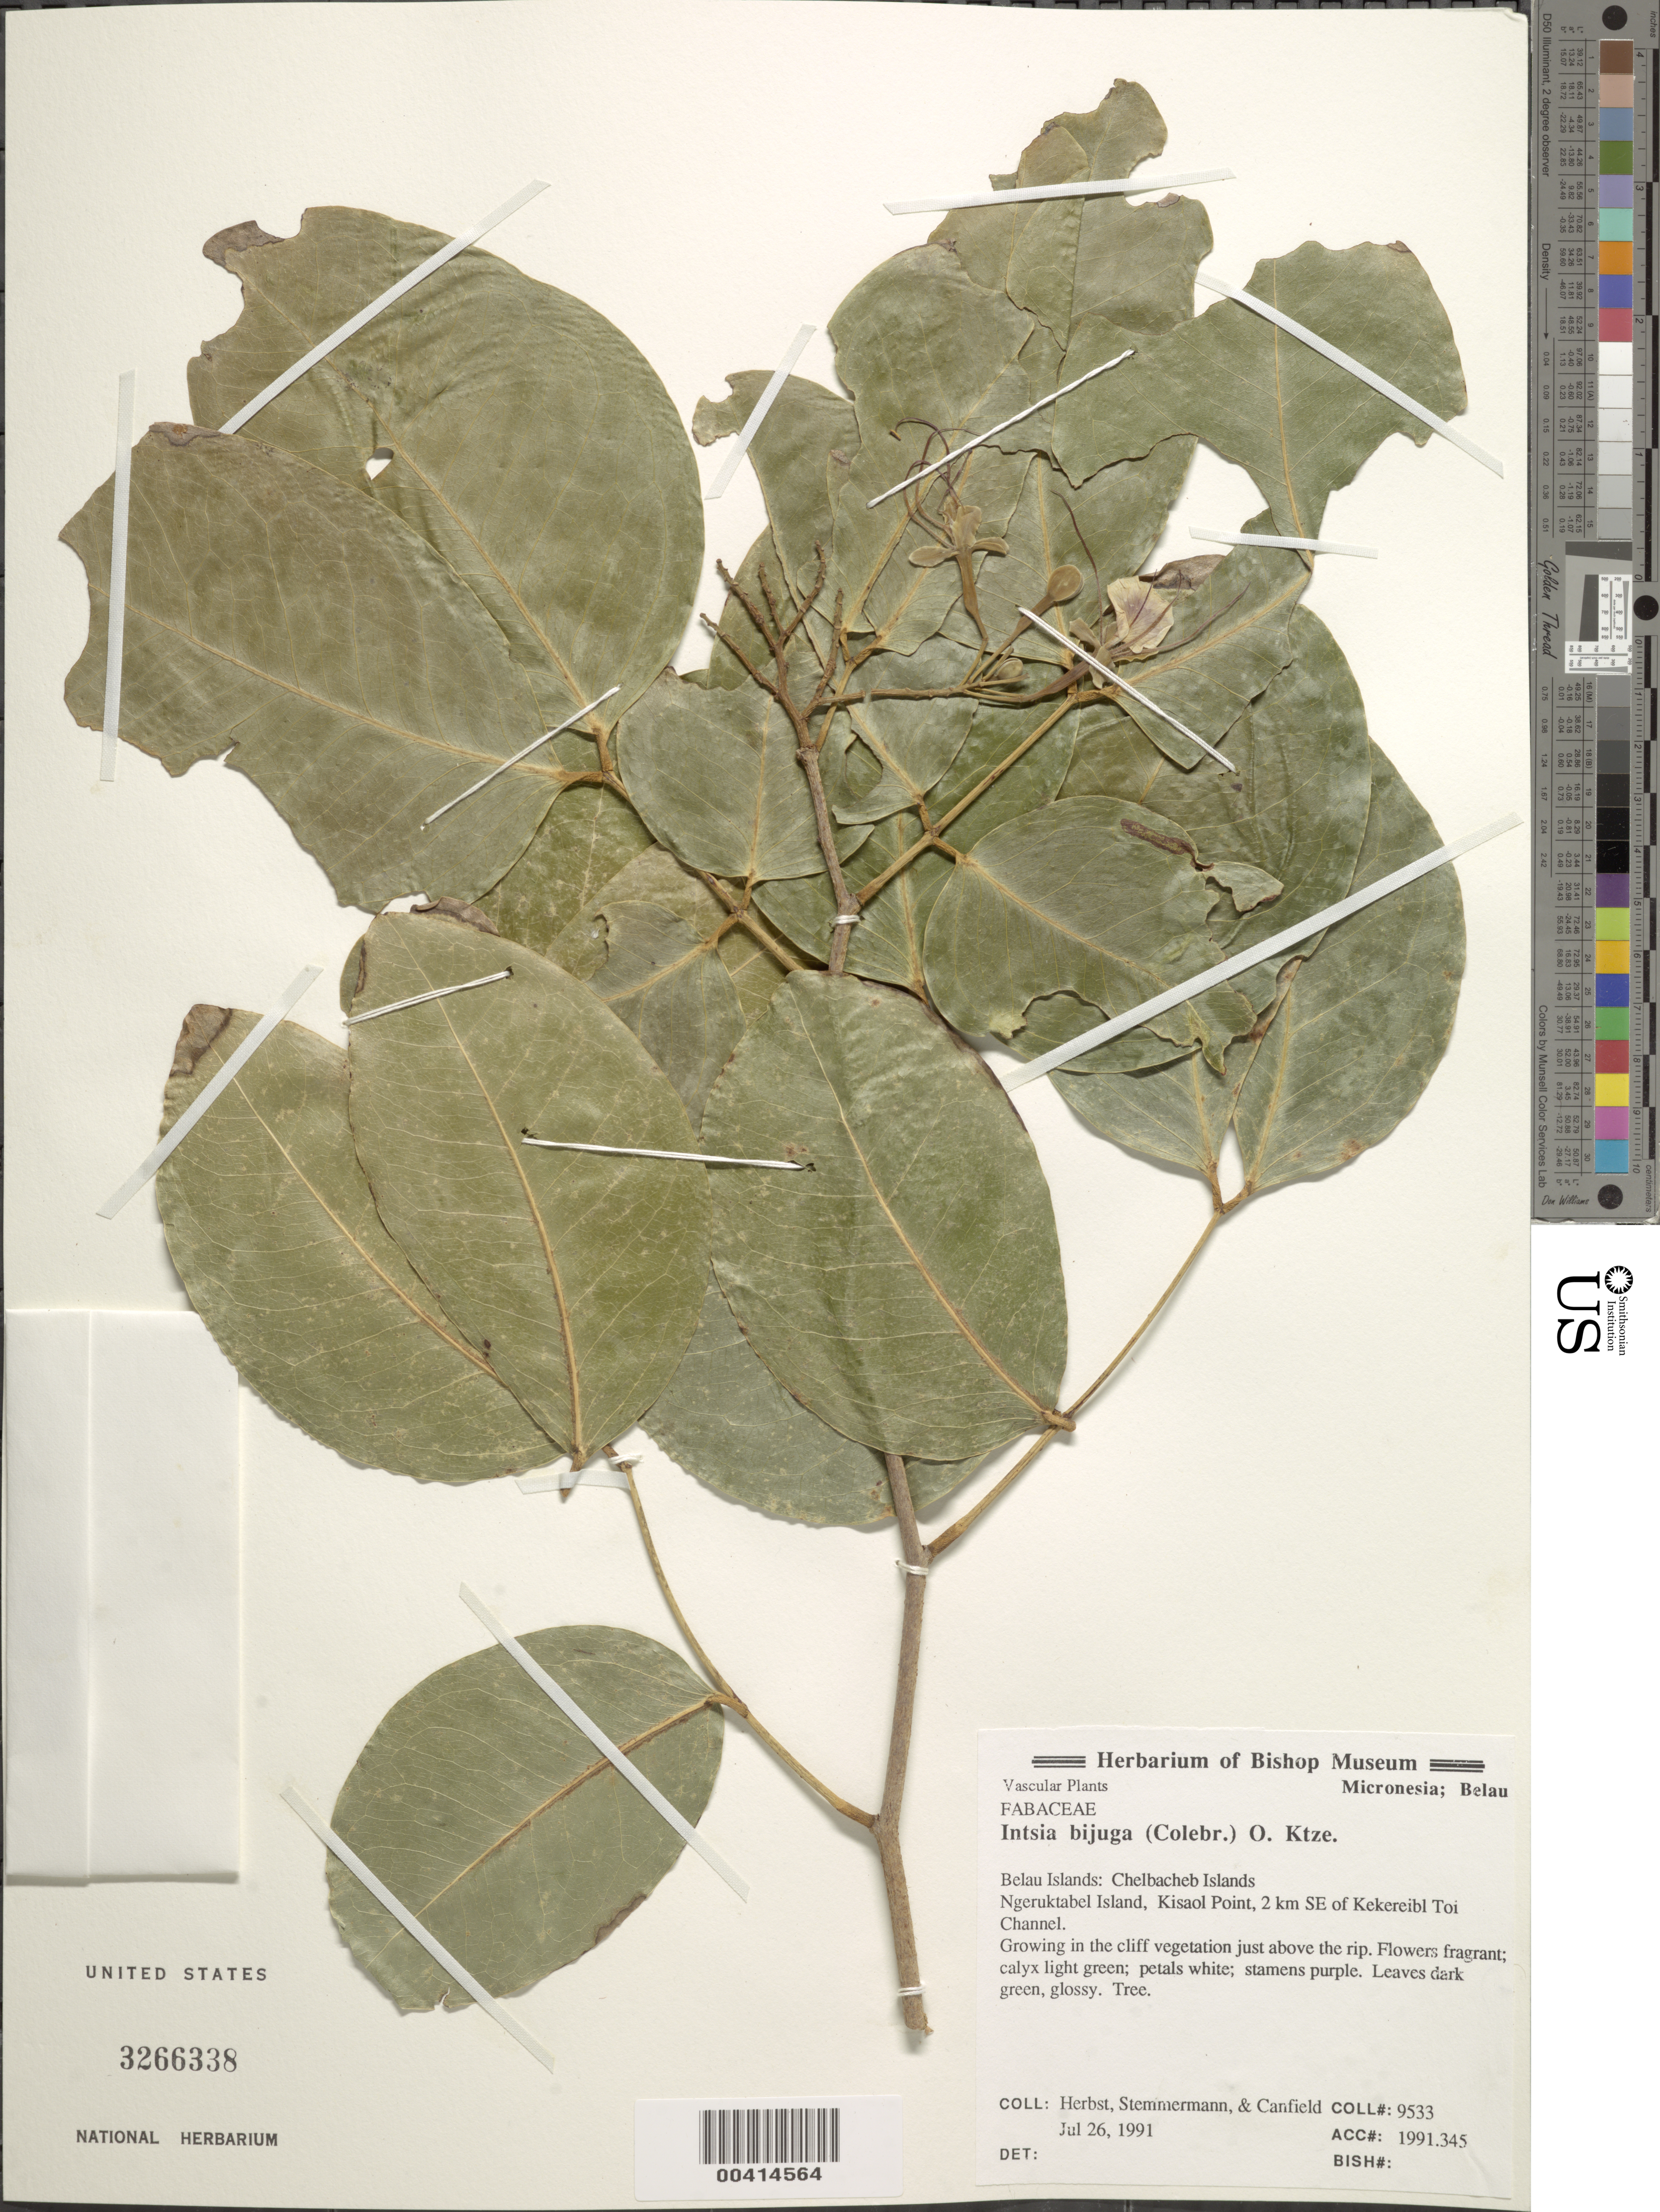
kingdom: Plantae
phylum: Tracheophyta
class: Magnoliopsida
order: Fabales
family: Fabaceae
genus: Intsia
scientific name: Intsia bijuga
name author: (Colebr.) Kuntze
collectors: -. Herbst, -. Stemmermann & -. Canfield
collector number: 9533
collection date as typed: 26 Jul 1991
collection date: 1991-07-26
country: Palau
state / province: Koror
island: Ngeruktabel (Urukthapel)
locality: Belau islands, Chelbacheb islands, Nngeruktabel island [= Urukthapel i.], Kisaol point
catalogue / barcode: US 3266338